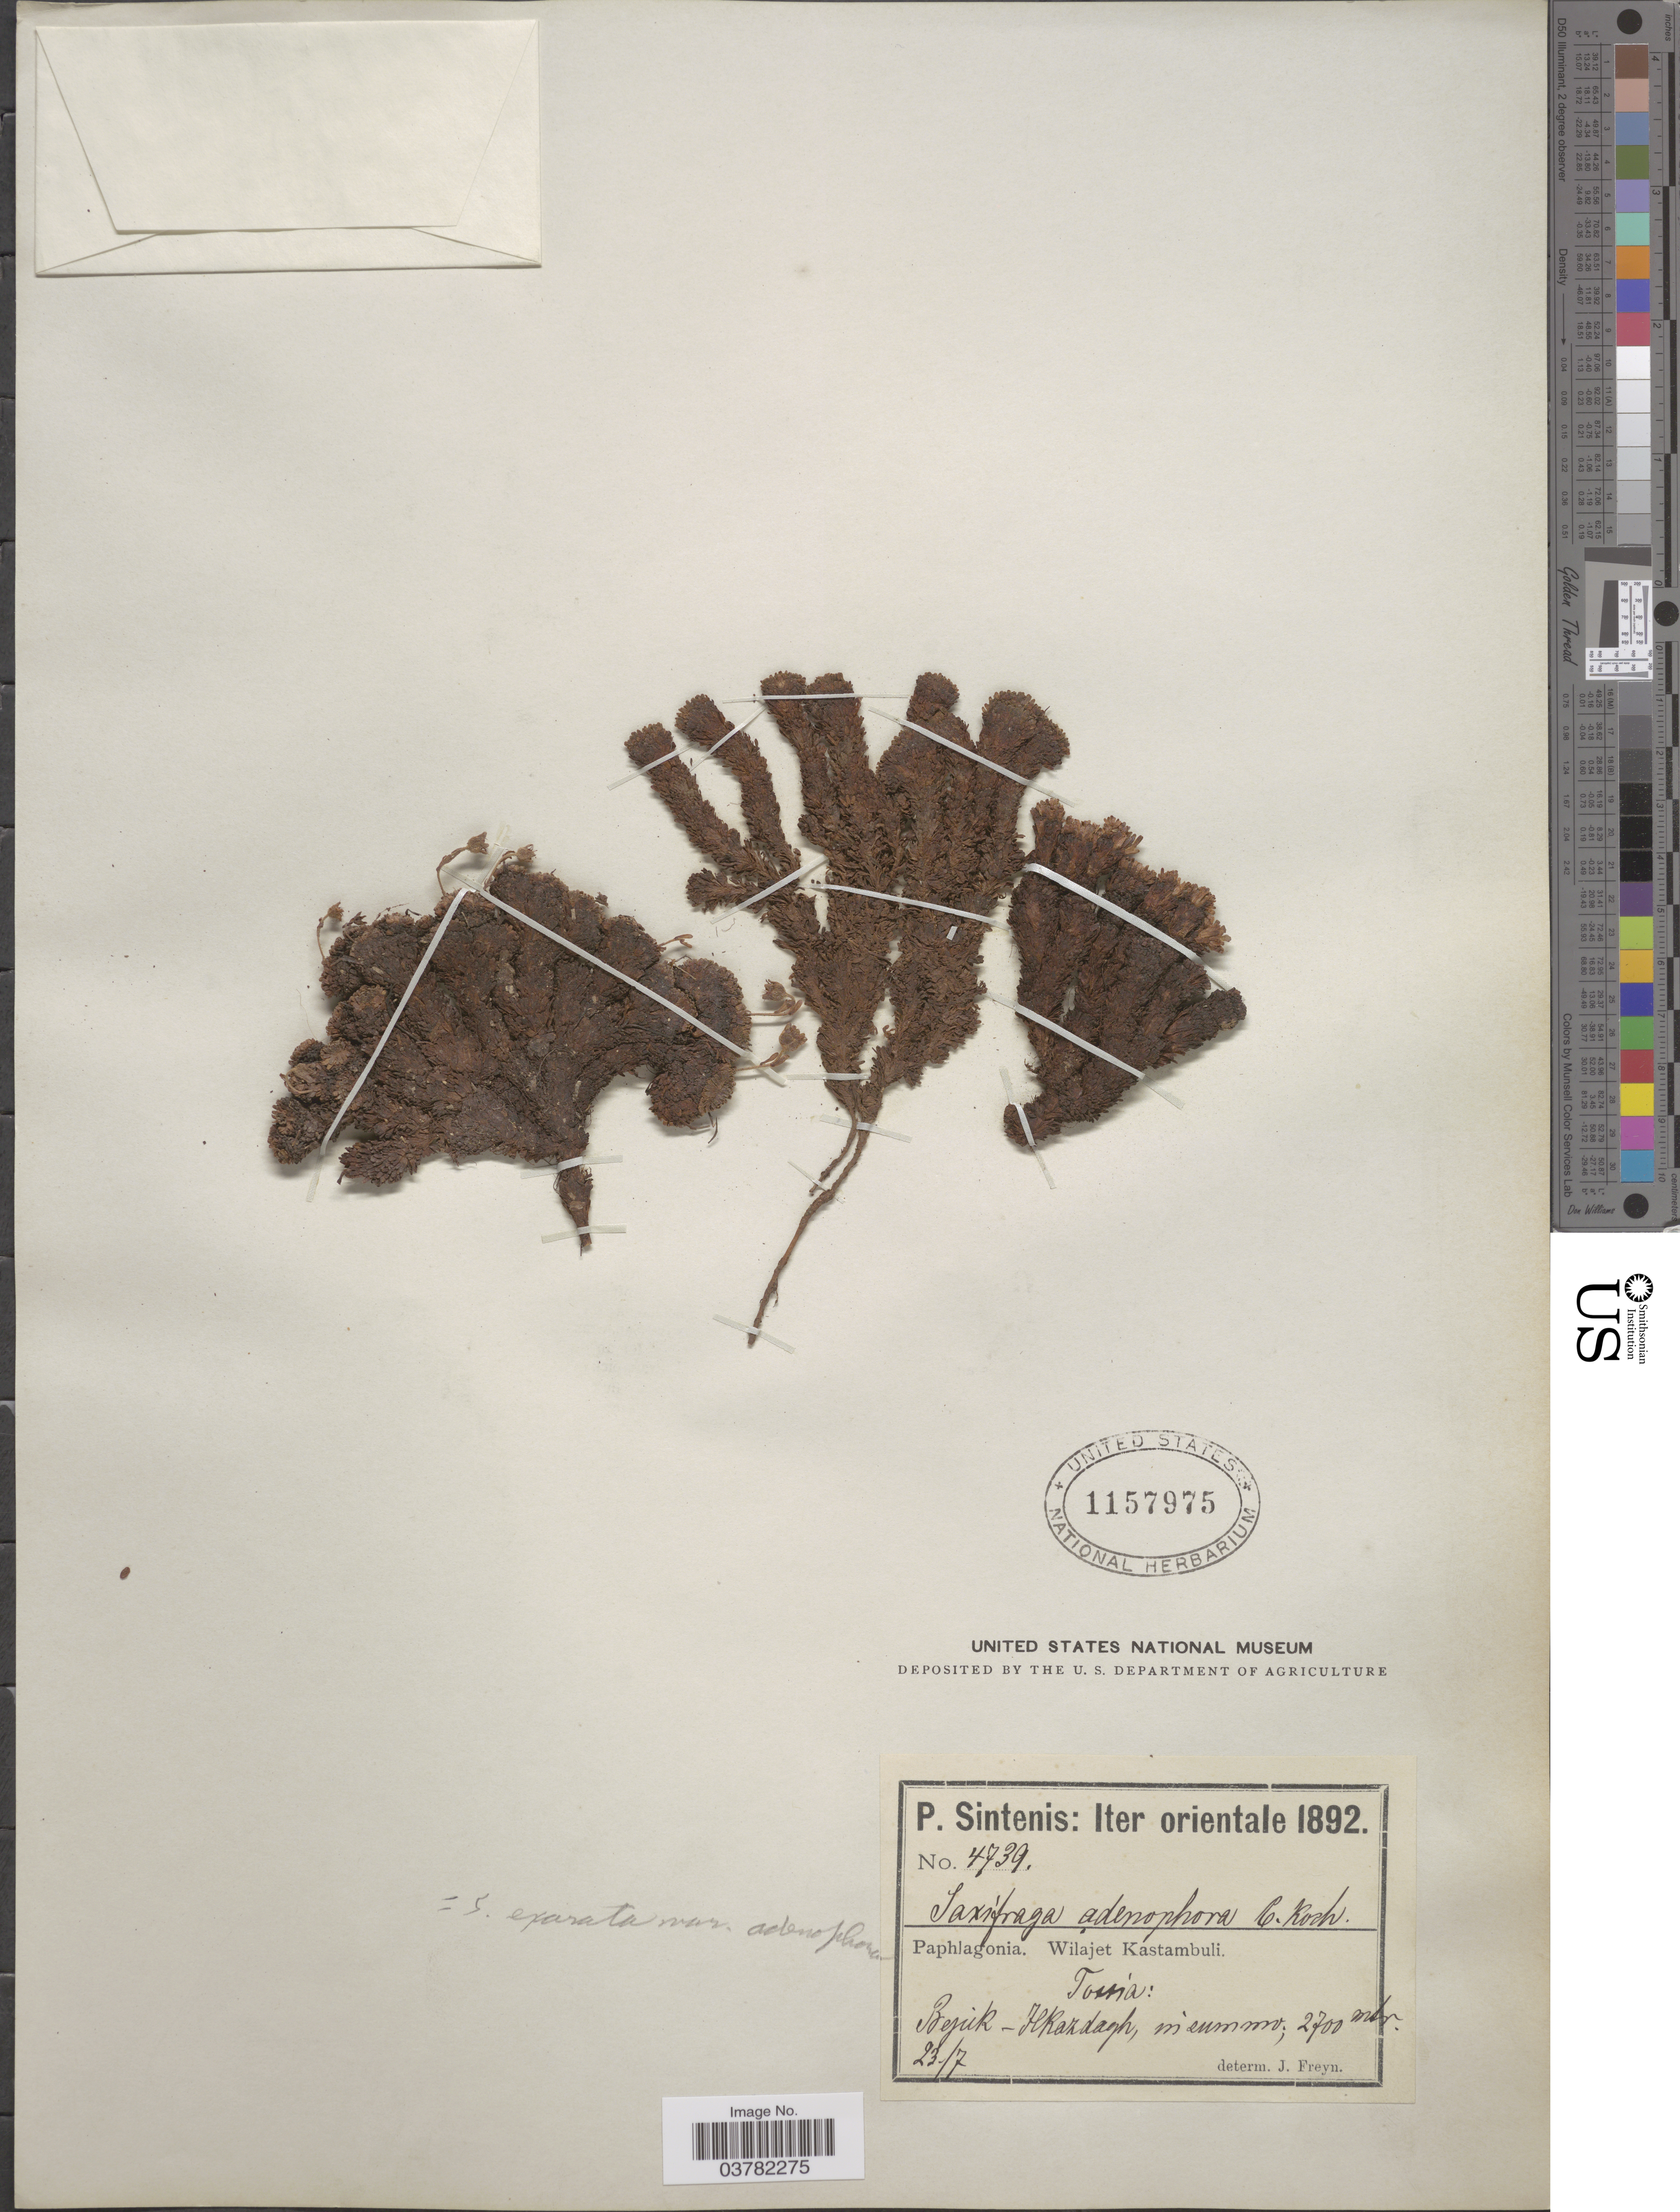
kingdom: Plantae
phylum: Tracheophyta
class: Magnoliopsida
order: Saxifragales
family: Saxifragaceae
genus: Saxifraga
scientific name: Saxifraga exarata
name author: Vill.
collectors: P. Sintenis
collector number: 4739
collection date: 1892-07-23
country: Turkey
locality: Inter orientale 1892. Paphlagonia. Wilajet Kastambuli. Tossia: Bejuk - llkazdagh, in summo.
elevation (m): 2700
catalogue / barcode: US 1157975